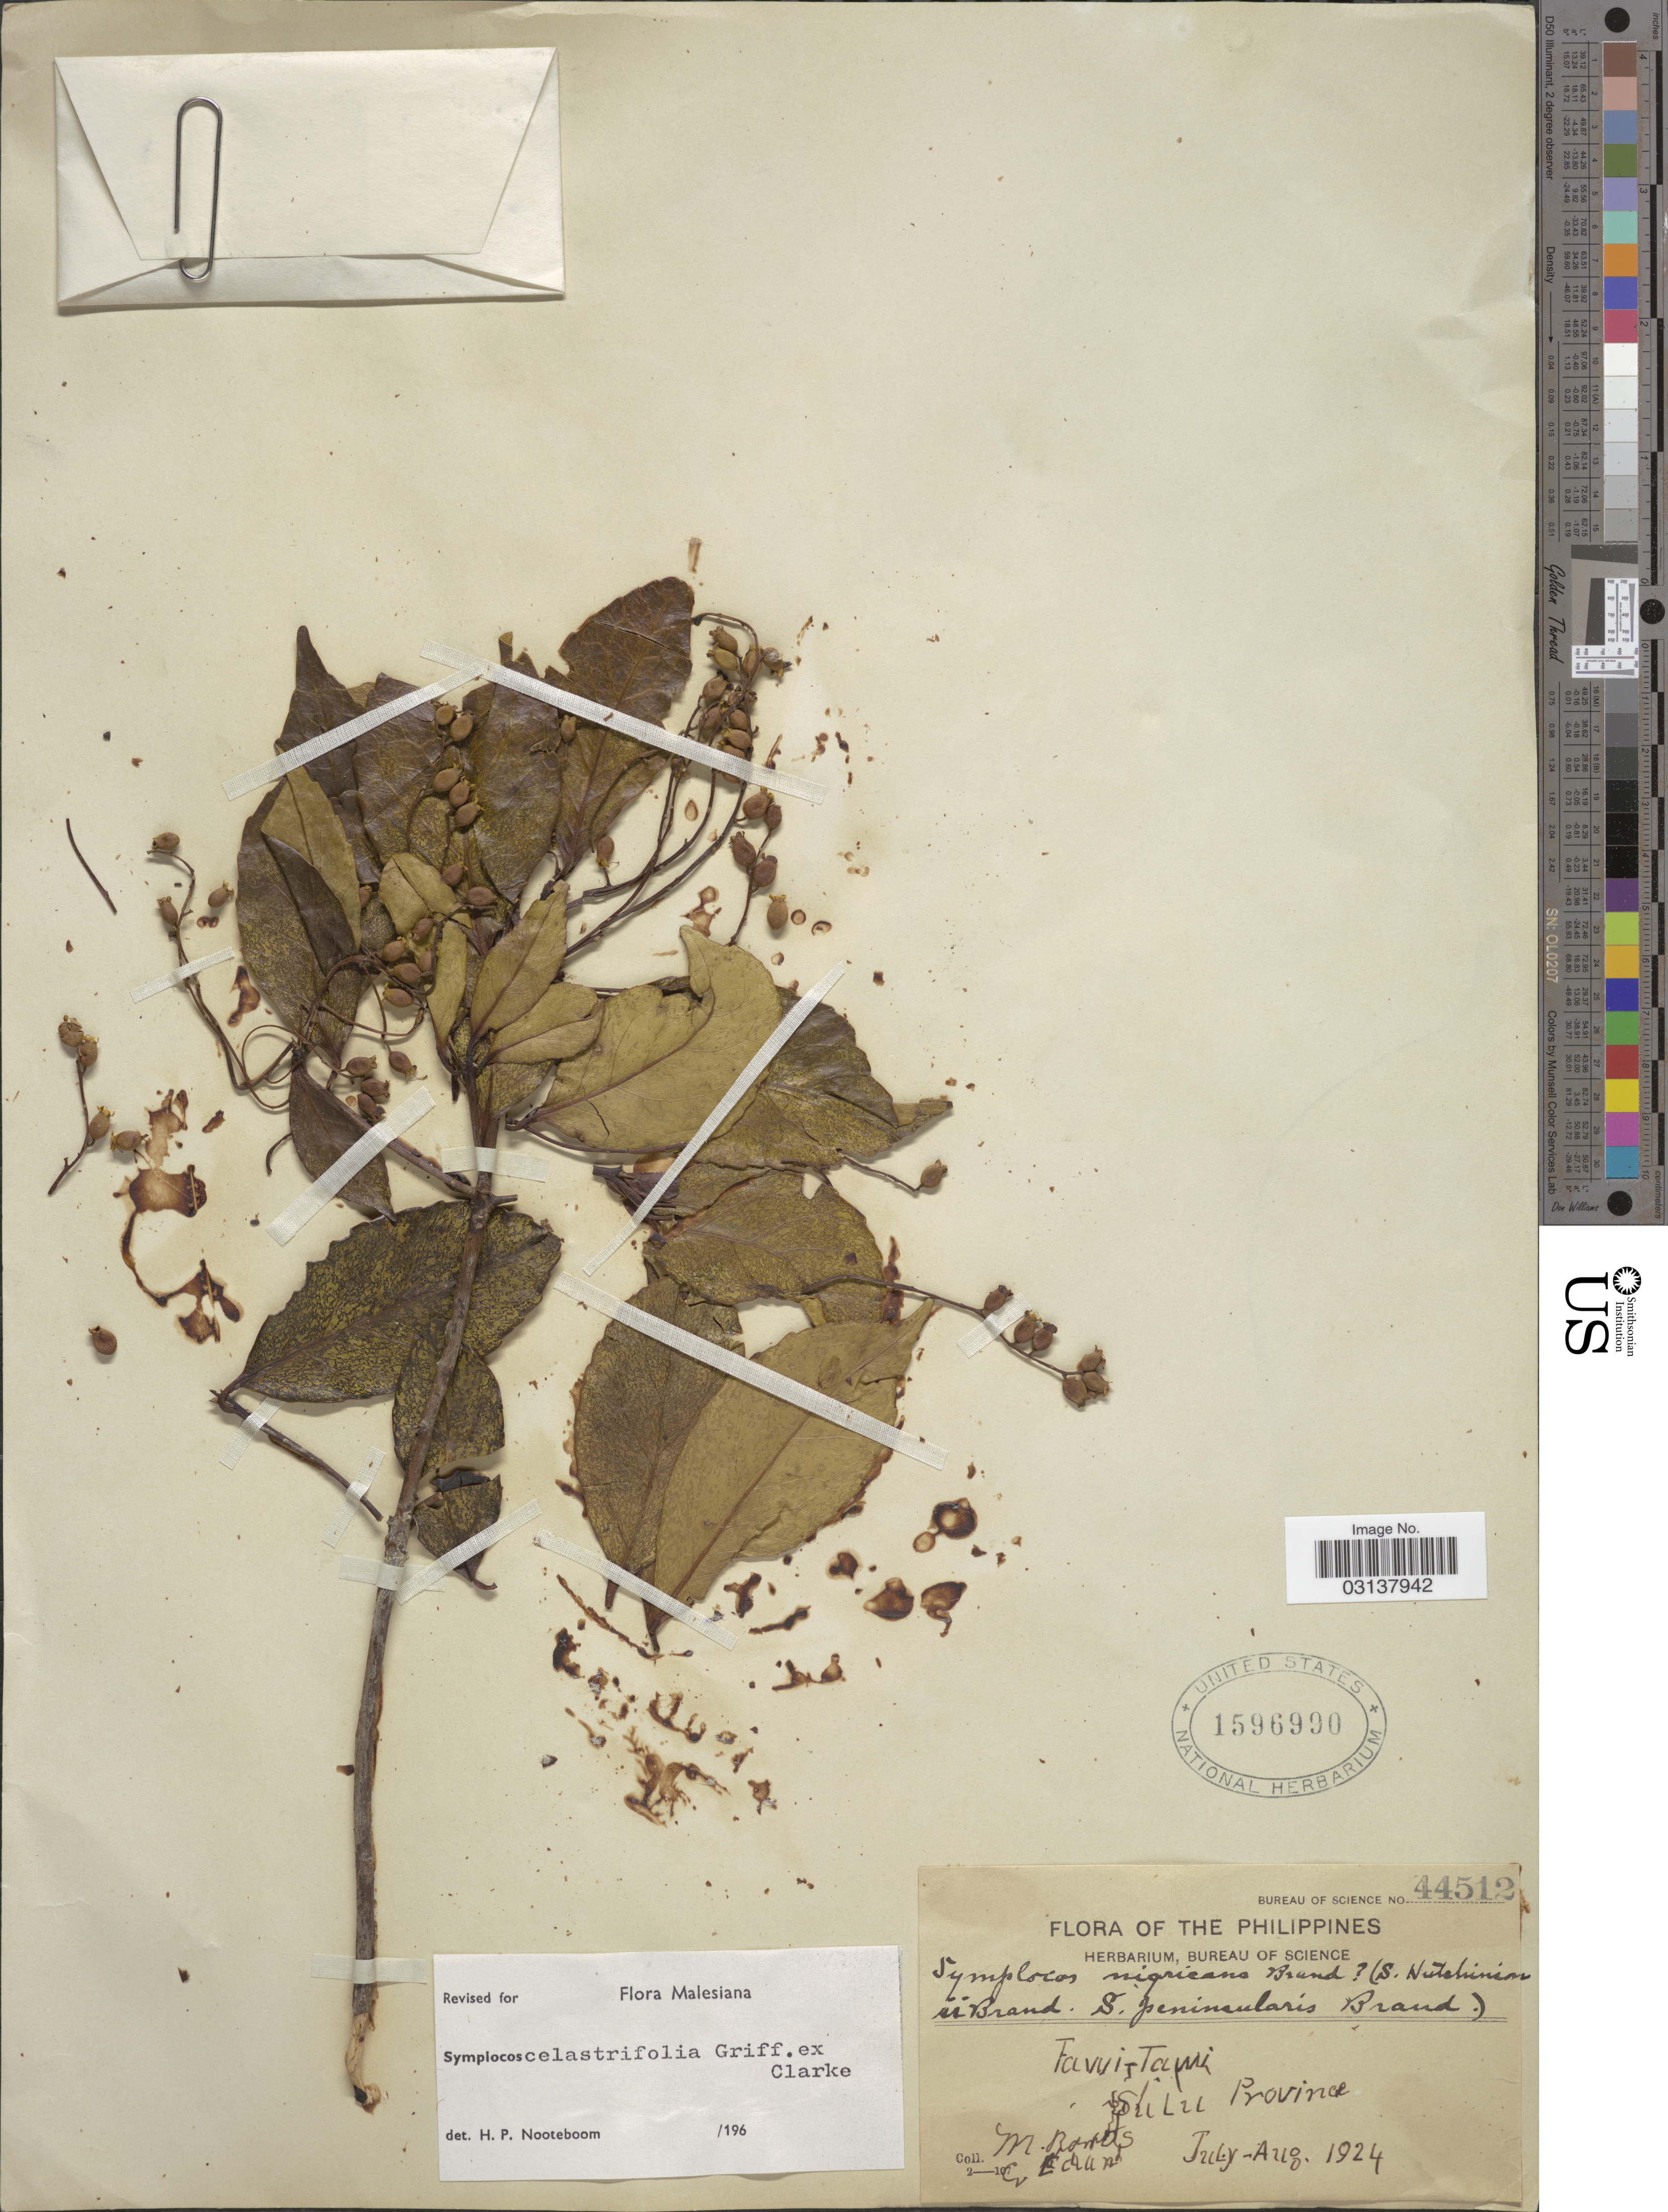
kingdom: Plantae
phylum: Tracheophyta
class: Magnoliopsida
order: Ericales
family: Symplocaceae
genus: Symplocos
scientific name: Symplocos celastrifolia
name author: Griff. ex C.B. Clarke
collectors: M. Ramos & G. Edaño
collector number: Bureau of Science 44512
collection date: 1924-07/1924-08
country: Philippines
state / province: Muslim Mindanao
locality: The Philippines. Fawi-Tami . Sulu Province.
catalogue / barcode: US 1596990